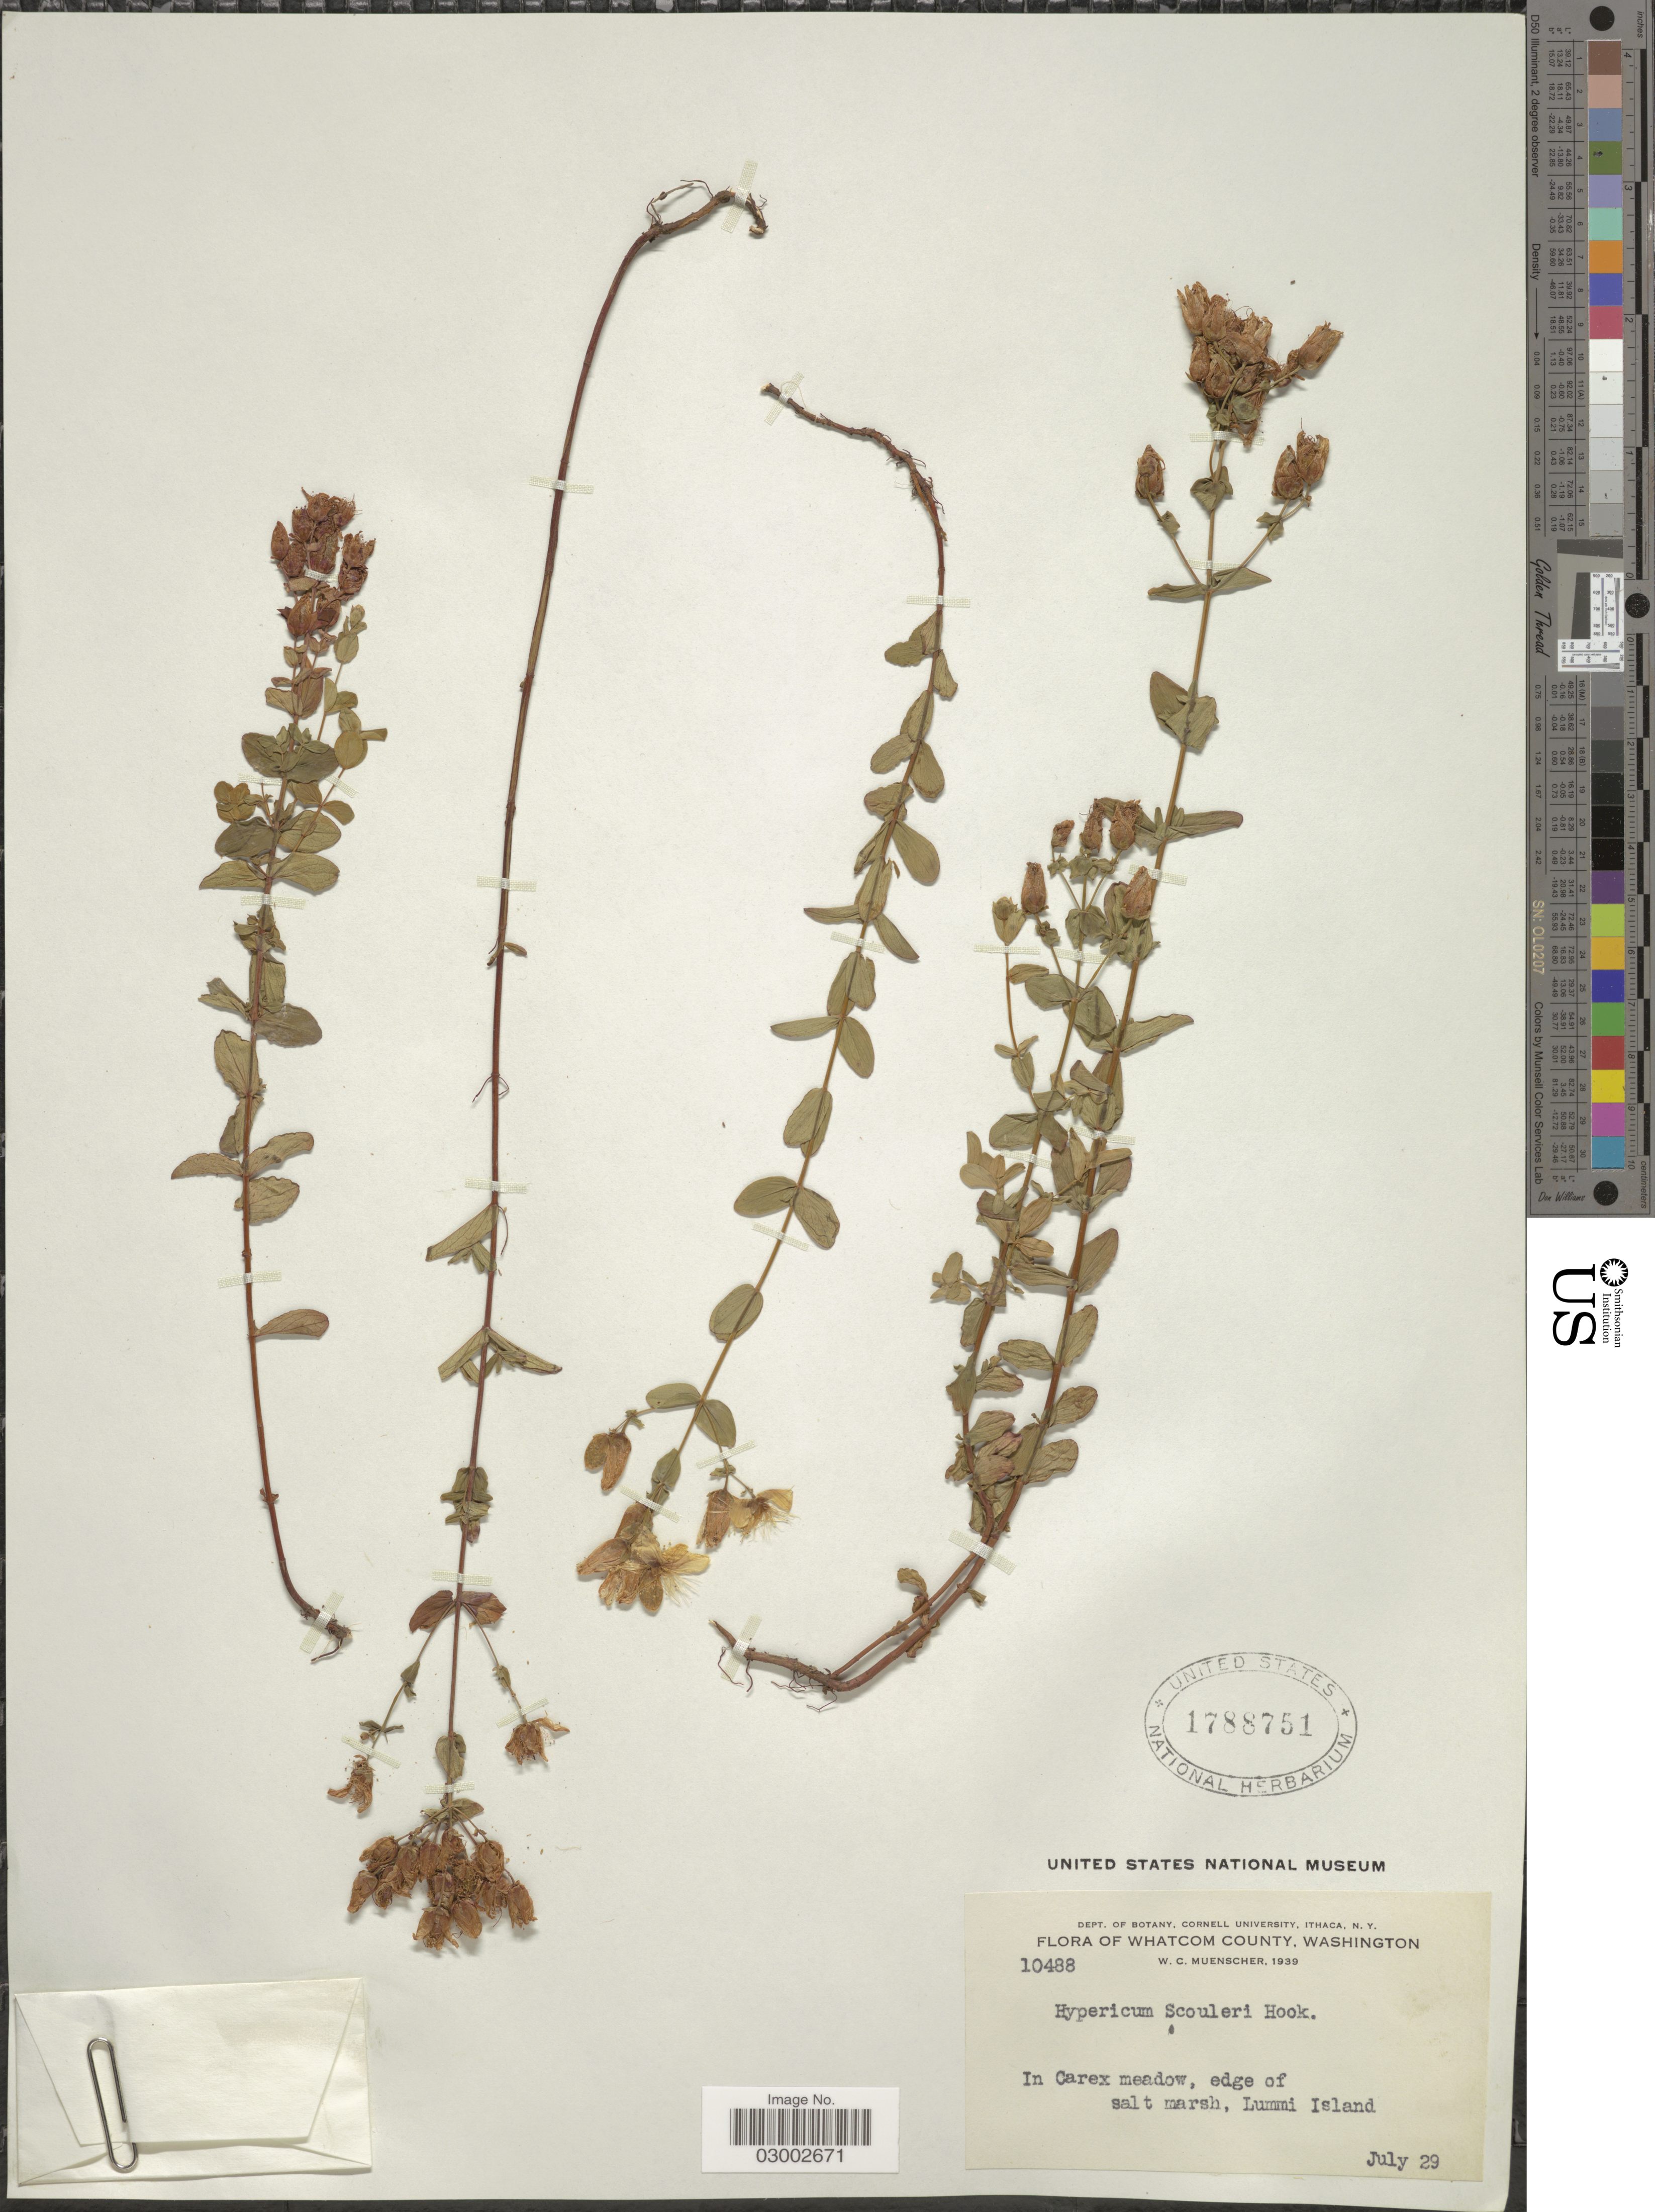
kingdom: Plantae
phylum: Tracheophyta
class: Magnoliopsida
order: Malpighiales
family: Hypericaceae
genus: Hypericum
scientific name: Hypericum scouleri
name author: Hook.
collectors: W. Muenscher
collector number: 10488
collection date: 1939-07-29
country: United States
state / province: Washington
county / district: Whatcom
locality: Whatcom County. In Carex meadow, edge of salt marsh, Lummi Island.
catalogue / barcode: US 1788751